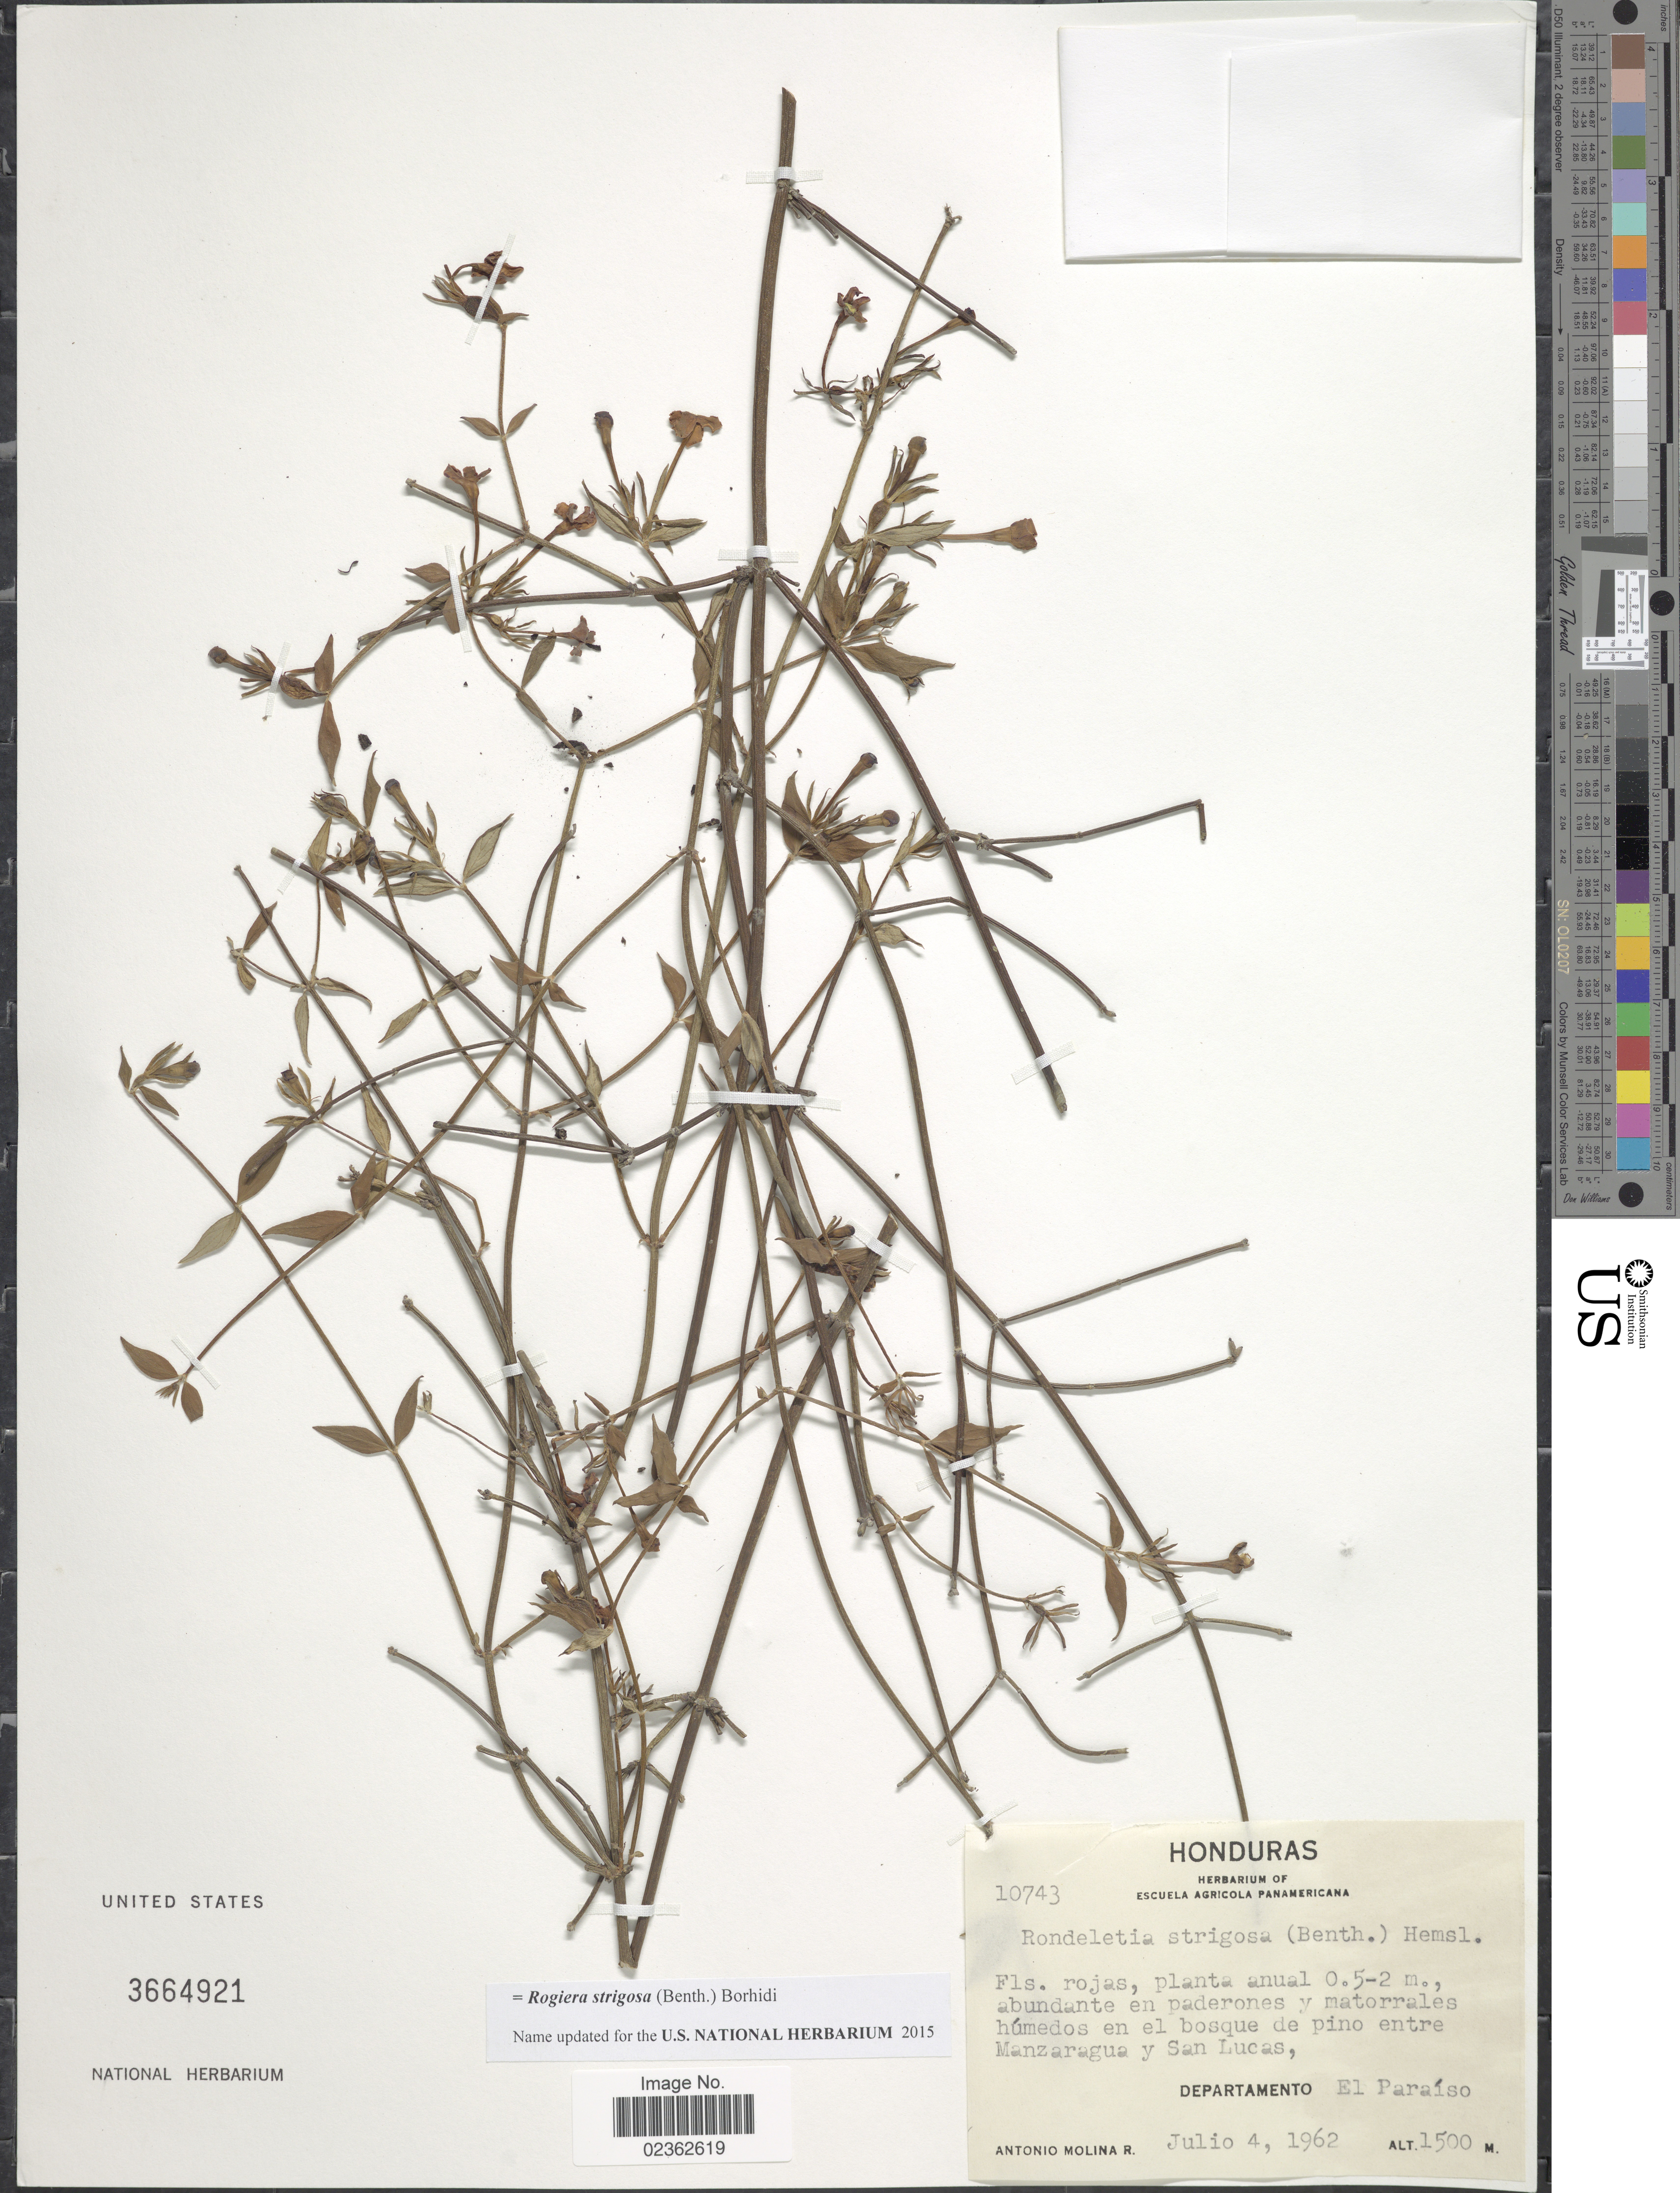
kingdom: Plantae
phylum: Tracheophyta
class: Magnoliopsida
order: Gentianales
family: Rubiaceae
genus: Rogiera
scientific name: Rogiera strigosa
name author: (Benth.) Borhidi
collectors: A. Molina R.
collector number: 10743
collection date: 1962-07-04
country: Honduras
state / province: El Paraíso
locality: Abundante en paderones y matorrales humedos en el bosque de pino entre Manzaragua y San Lucas.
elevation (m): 1500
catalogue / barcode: US 3664921